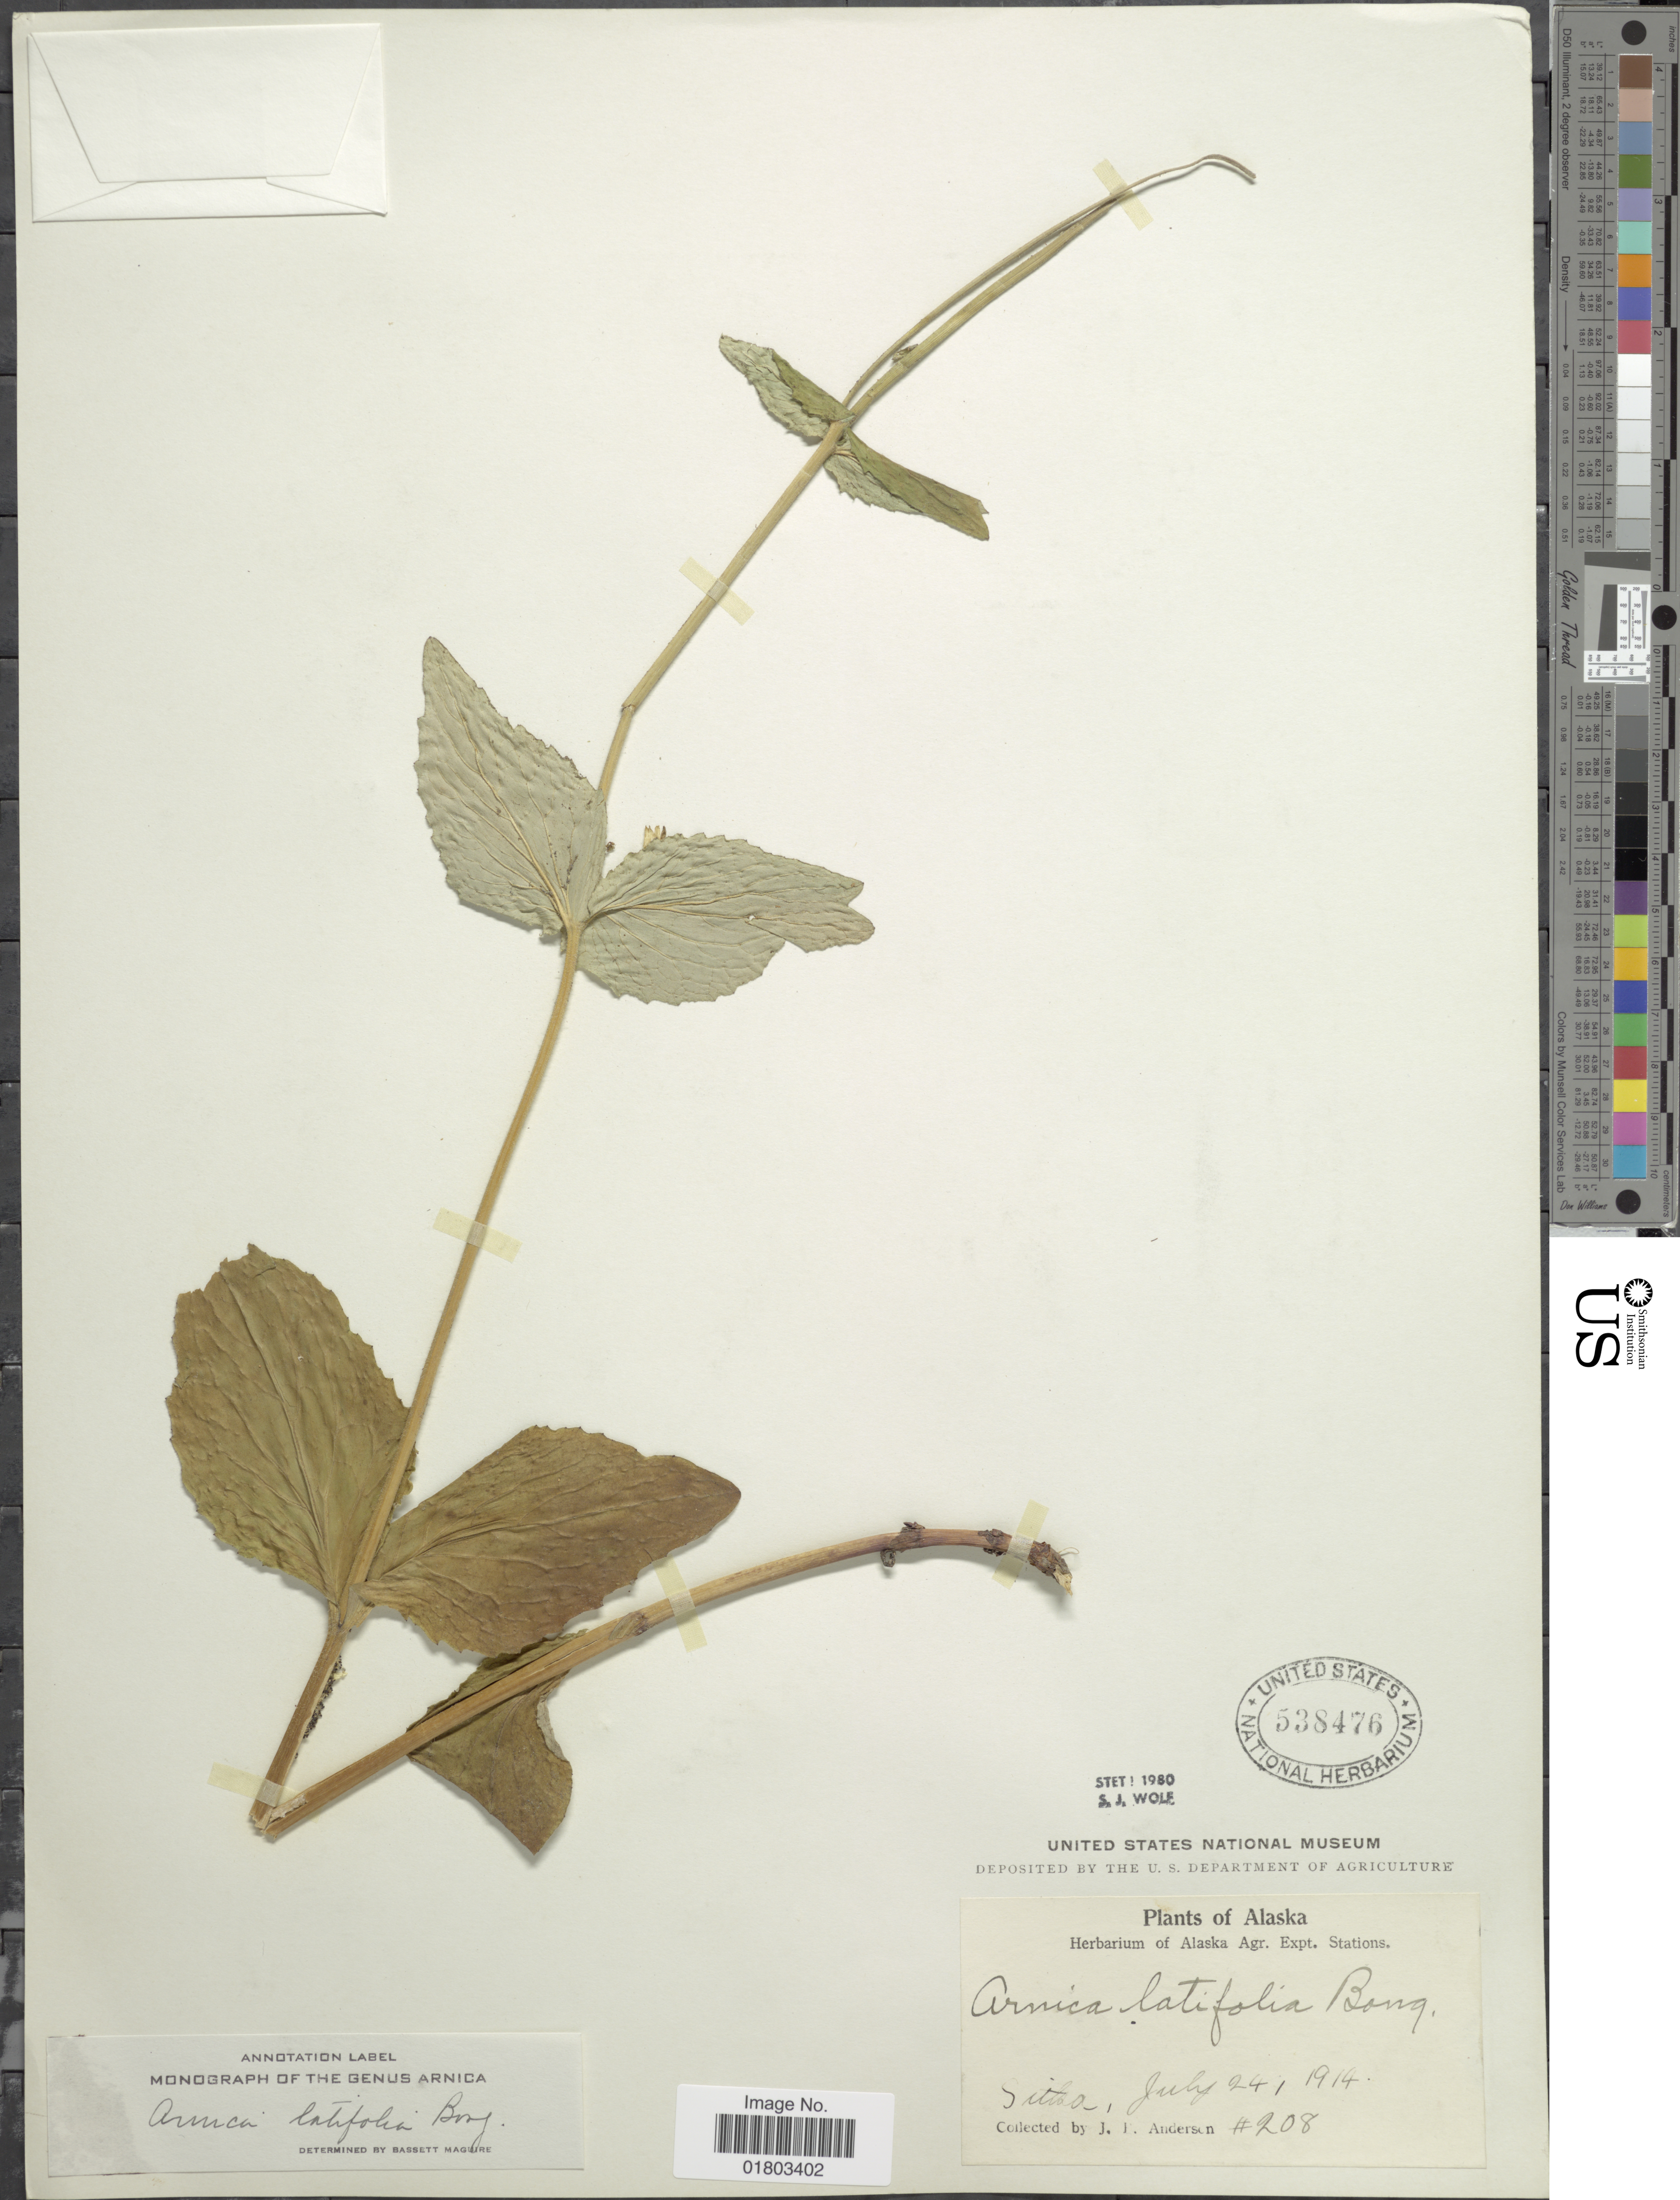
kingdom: Plantae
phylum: Tracheophyta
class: Magnoliopsida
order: Asterales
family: Asteraceae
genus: Arnica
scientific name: Arnica latifolia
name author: Bong.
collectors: J. P. Anderson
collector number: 208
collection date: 1914-07-24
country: United States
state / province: Alaska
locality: Sitka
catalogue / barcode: US 538476